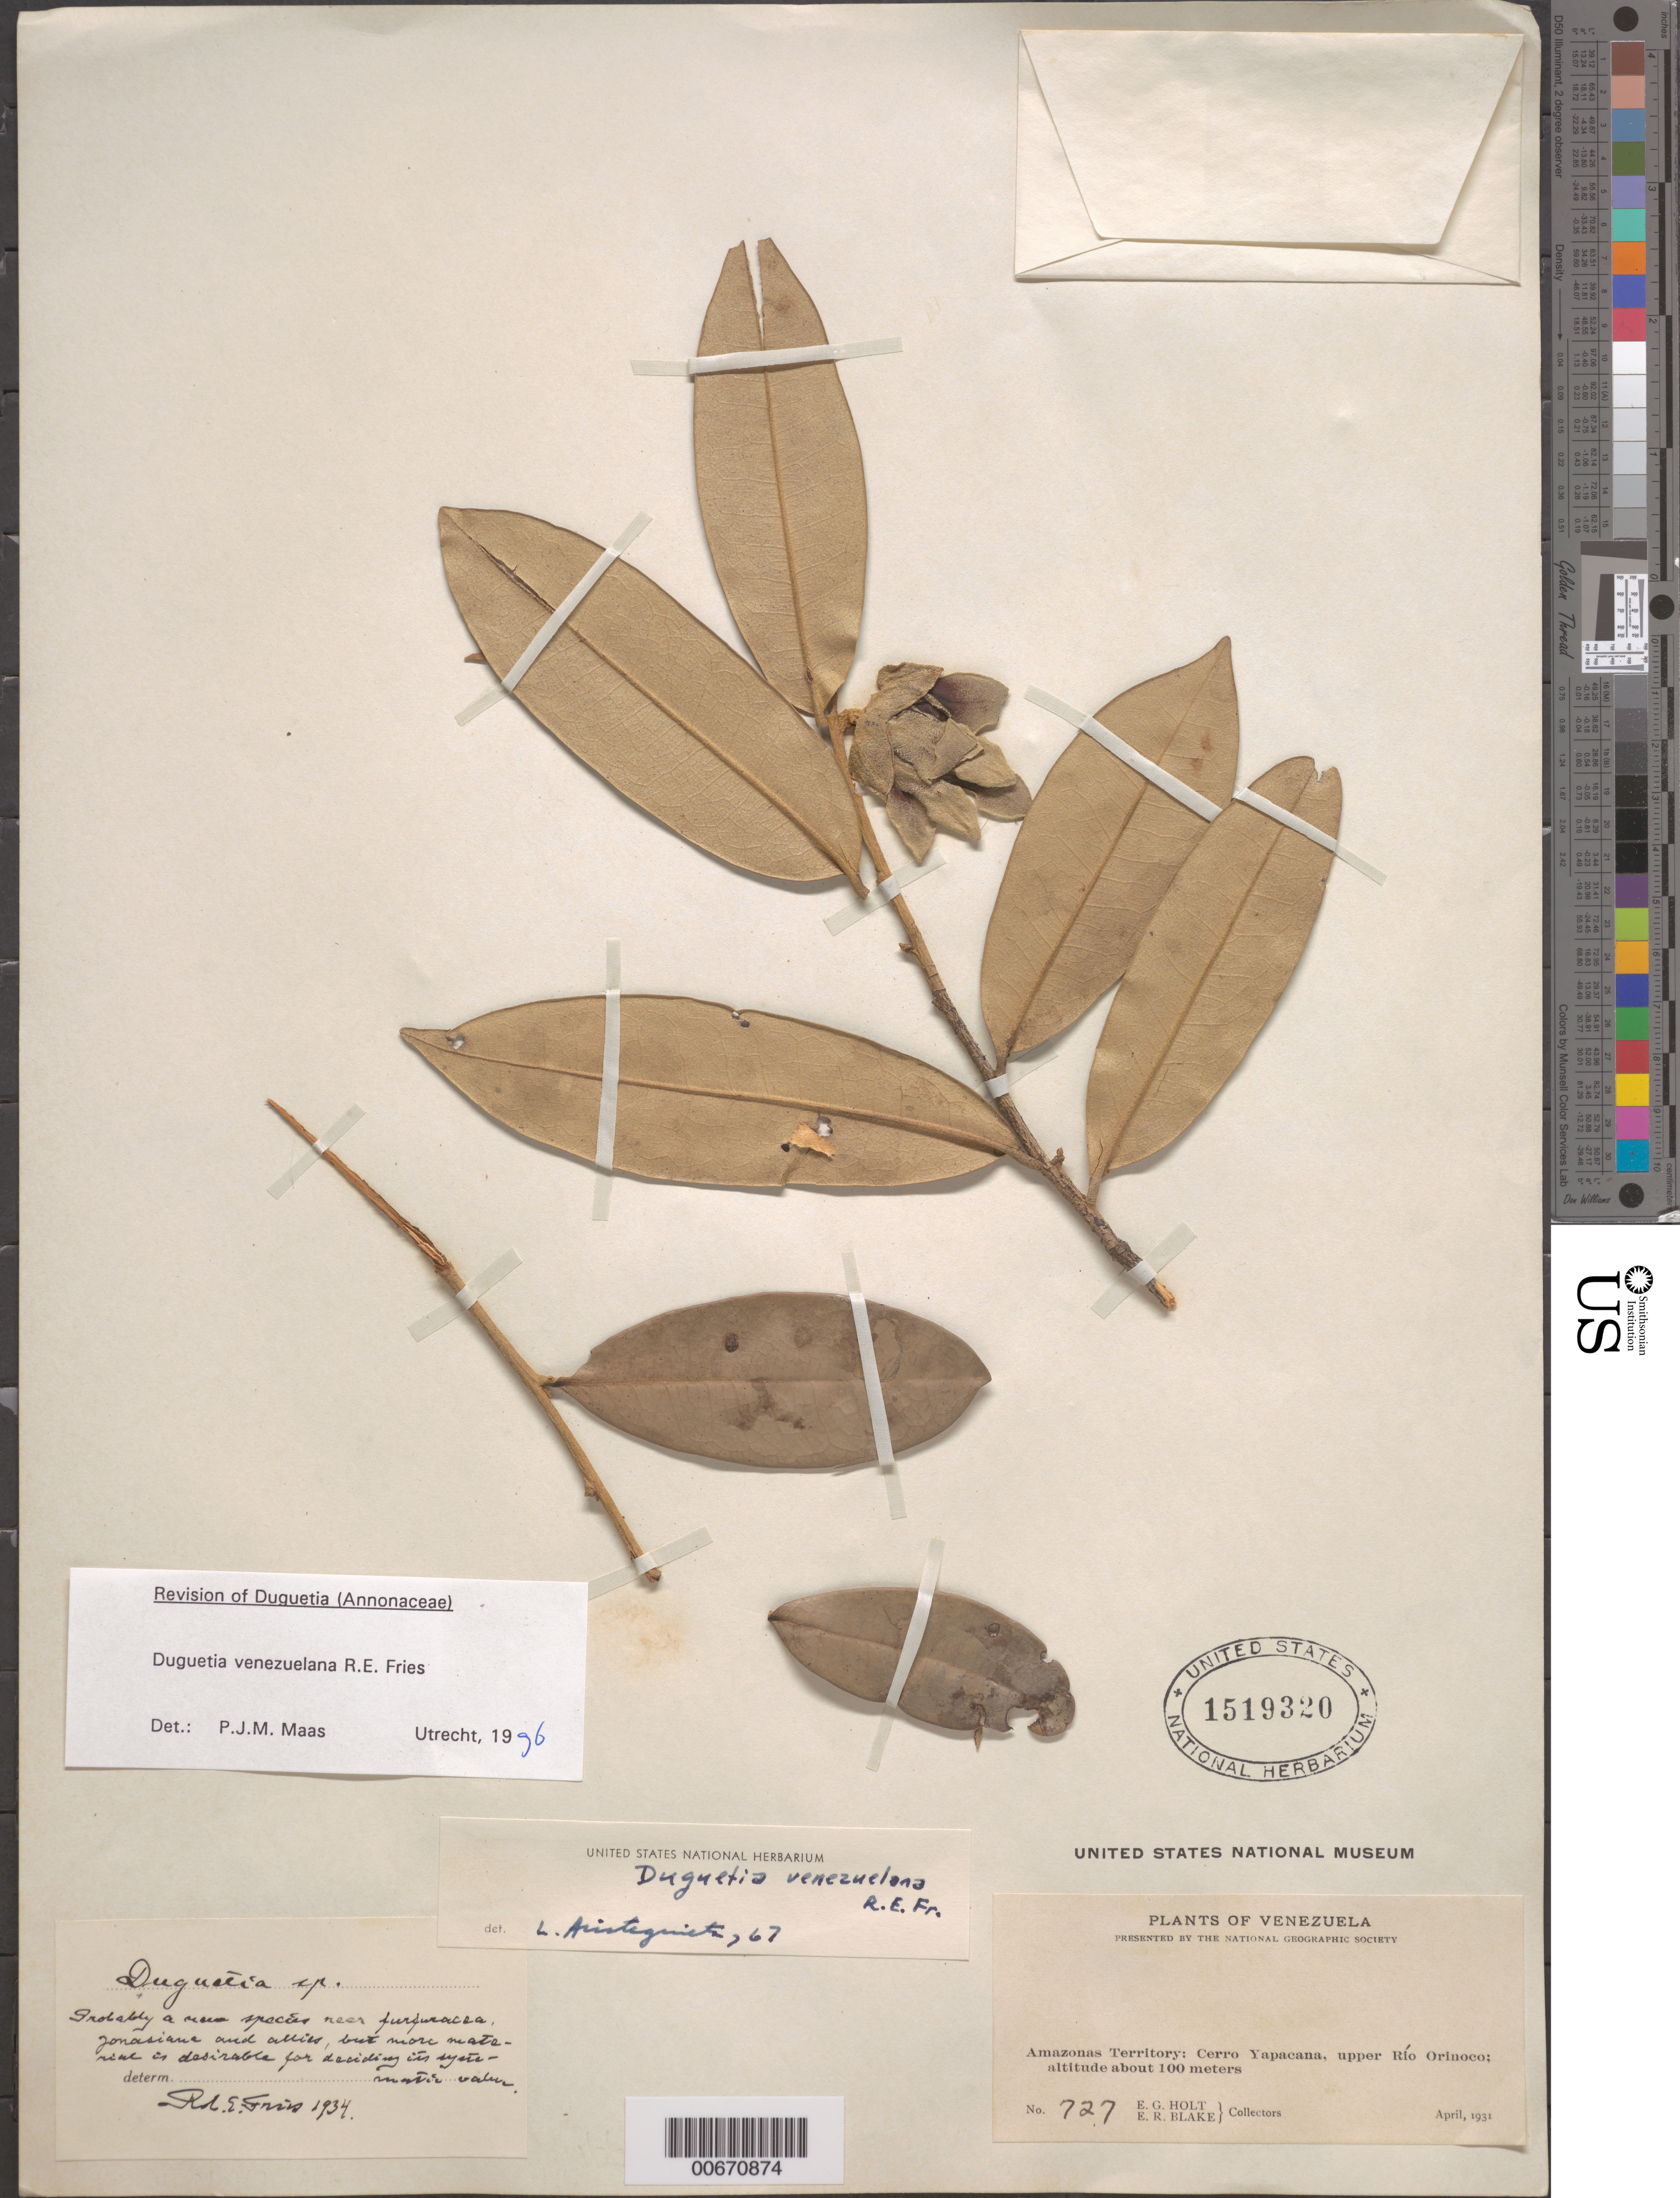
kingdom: Plantae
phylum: Tracheophyta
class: Magnoliopsida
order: Magnoliales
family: Annonaceae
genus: Duguetia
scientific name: Duguetia venezuelana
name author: R.E. Fr.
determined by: Maas, Paul J. M.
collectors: E. Holt & E. R. Blake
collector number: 727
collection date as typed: Apr-31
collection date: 1931-04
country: Venezuela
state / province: Amazonas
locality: Cerro Yapacána, upper Río Orinoco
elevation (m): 100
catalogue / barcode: US 1519320